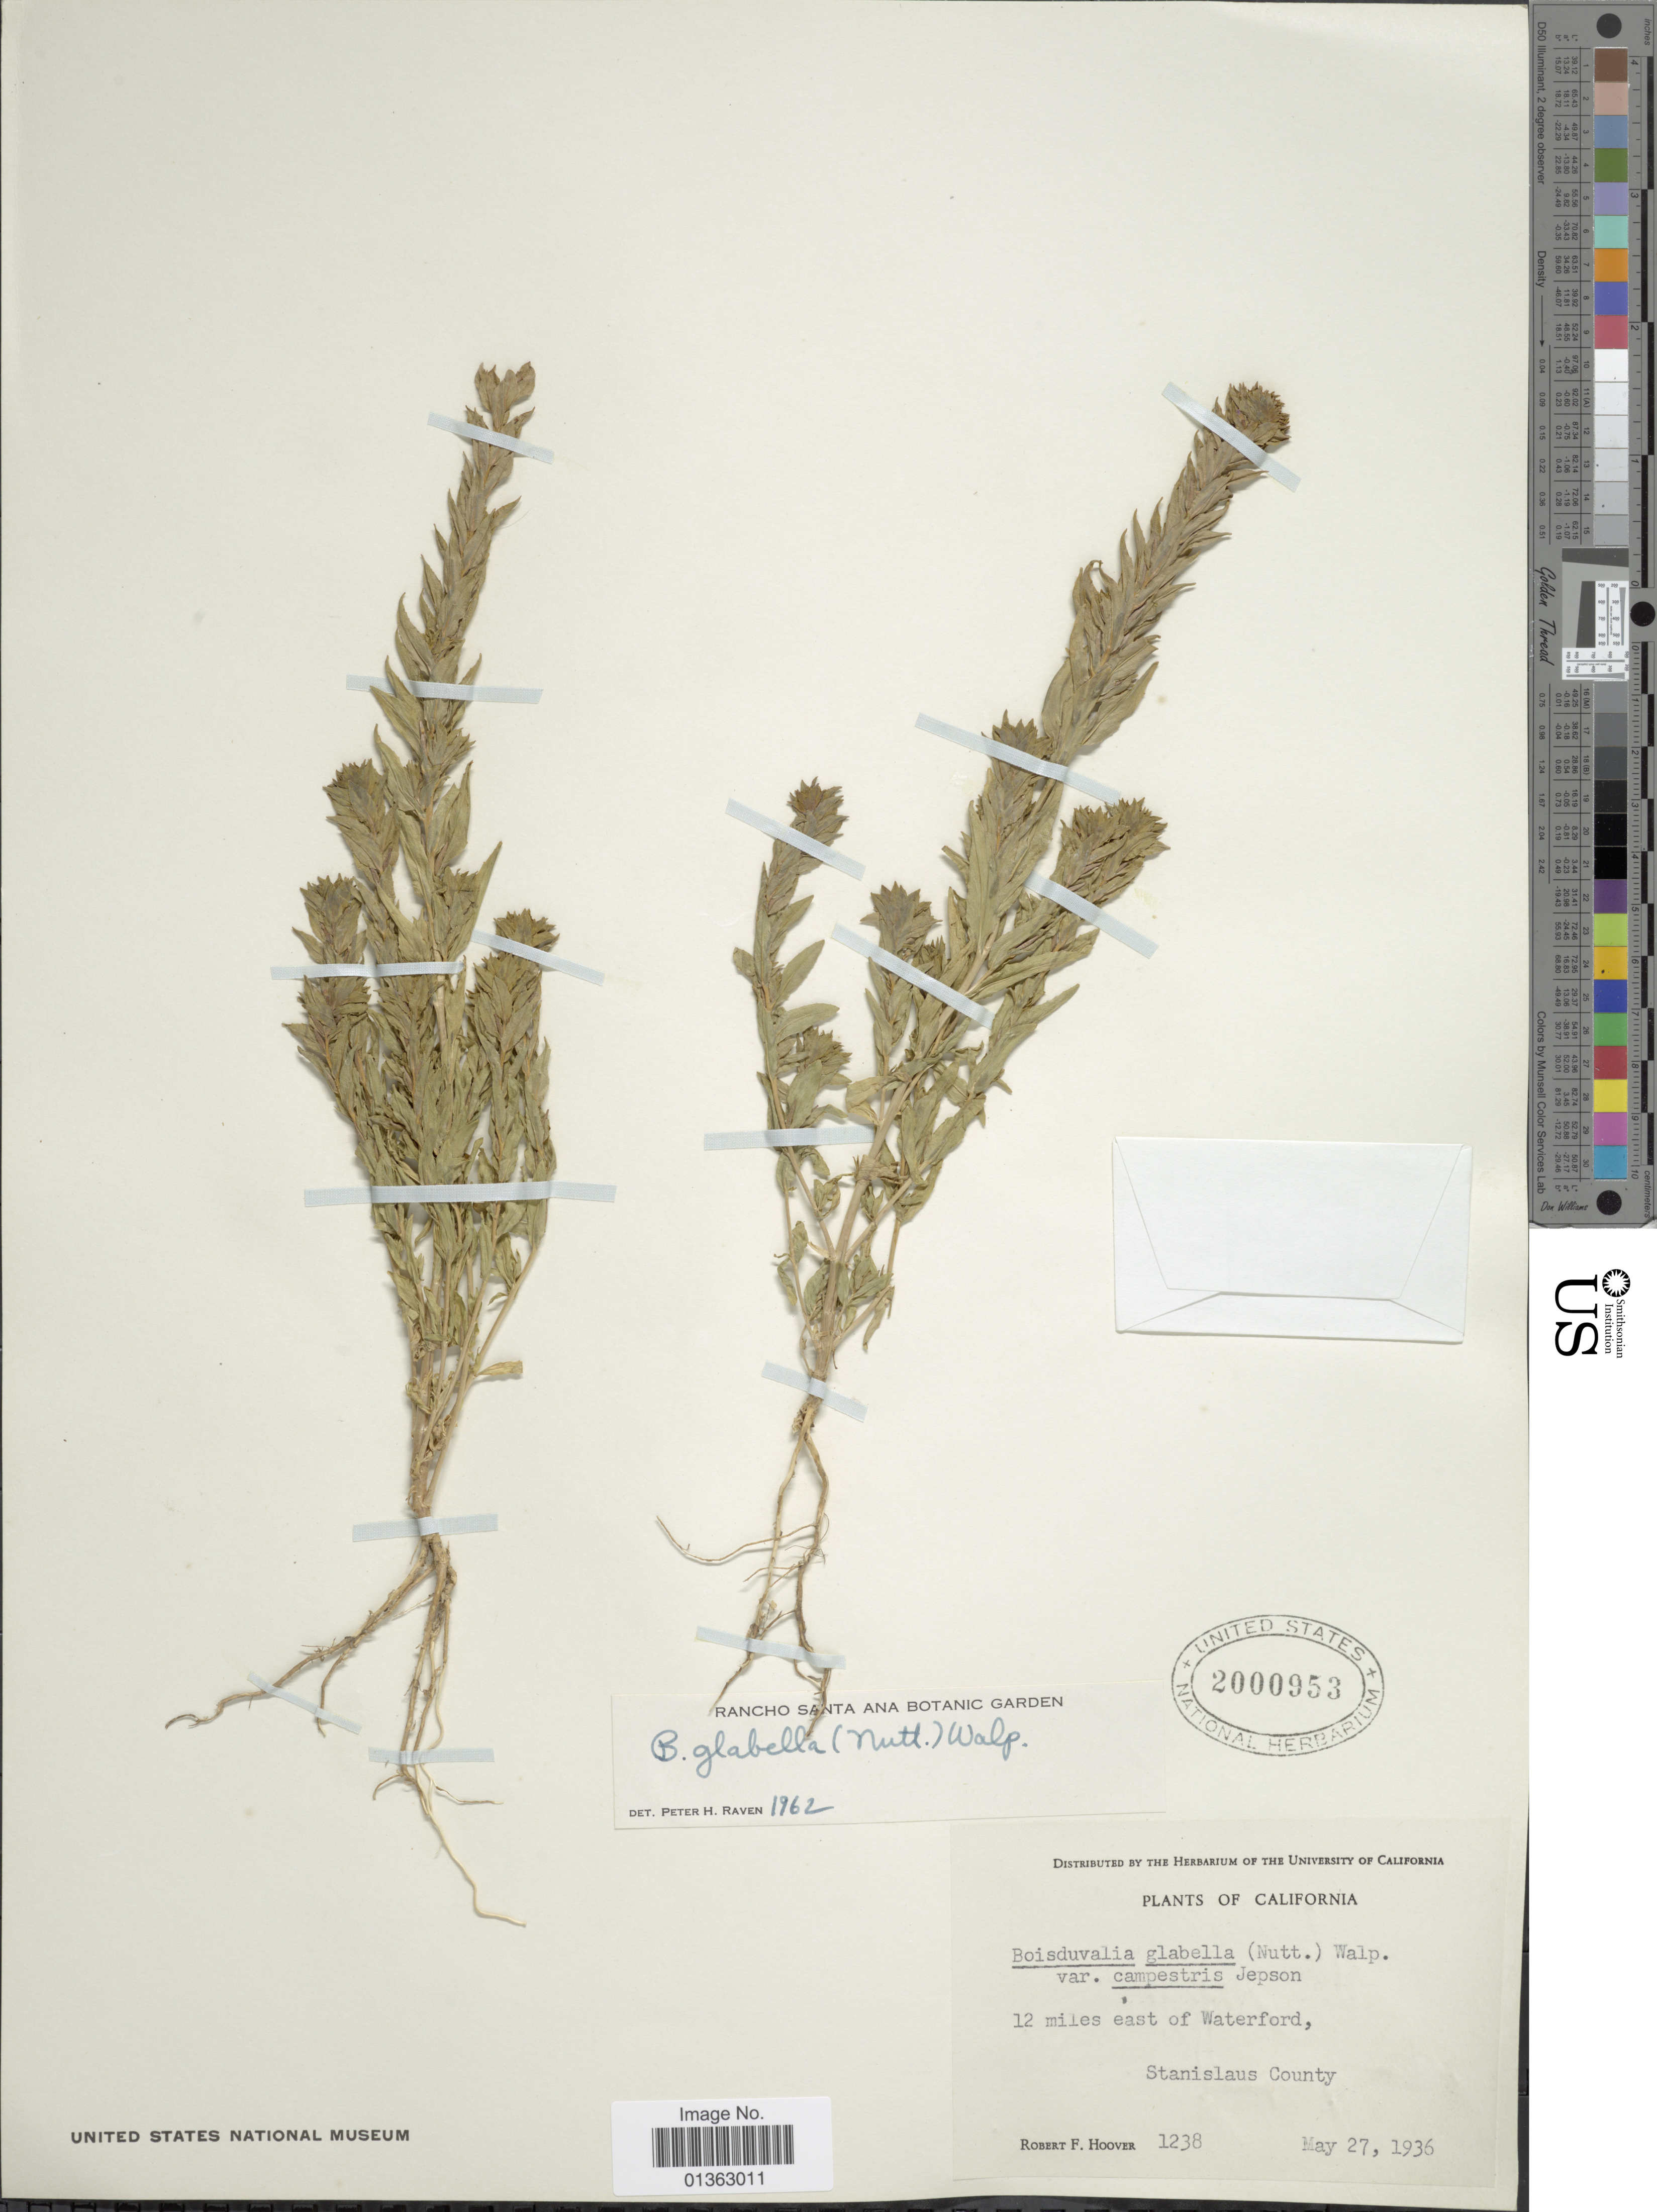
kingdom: Plantae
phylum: Tracheophyta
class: Magnoliopsida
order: Myrtales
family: Onagraceae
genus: Epilobium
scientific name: Epilobium campestre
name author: (Jeps.) Hoch & W.L. Wagner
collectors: R. F. Hoover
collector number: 1238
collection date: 1936-05-27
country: United States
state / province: California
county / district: Stanislaus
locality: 12 miles east of Waterford, Stanislaus County.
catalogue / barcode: US 2000953